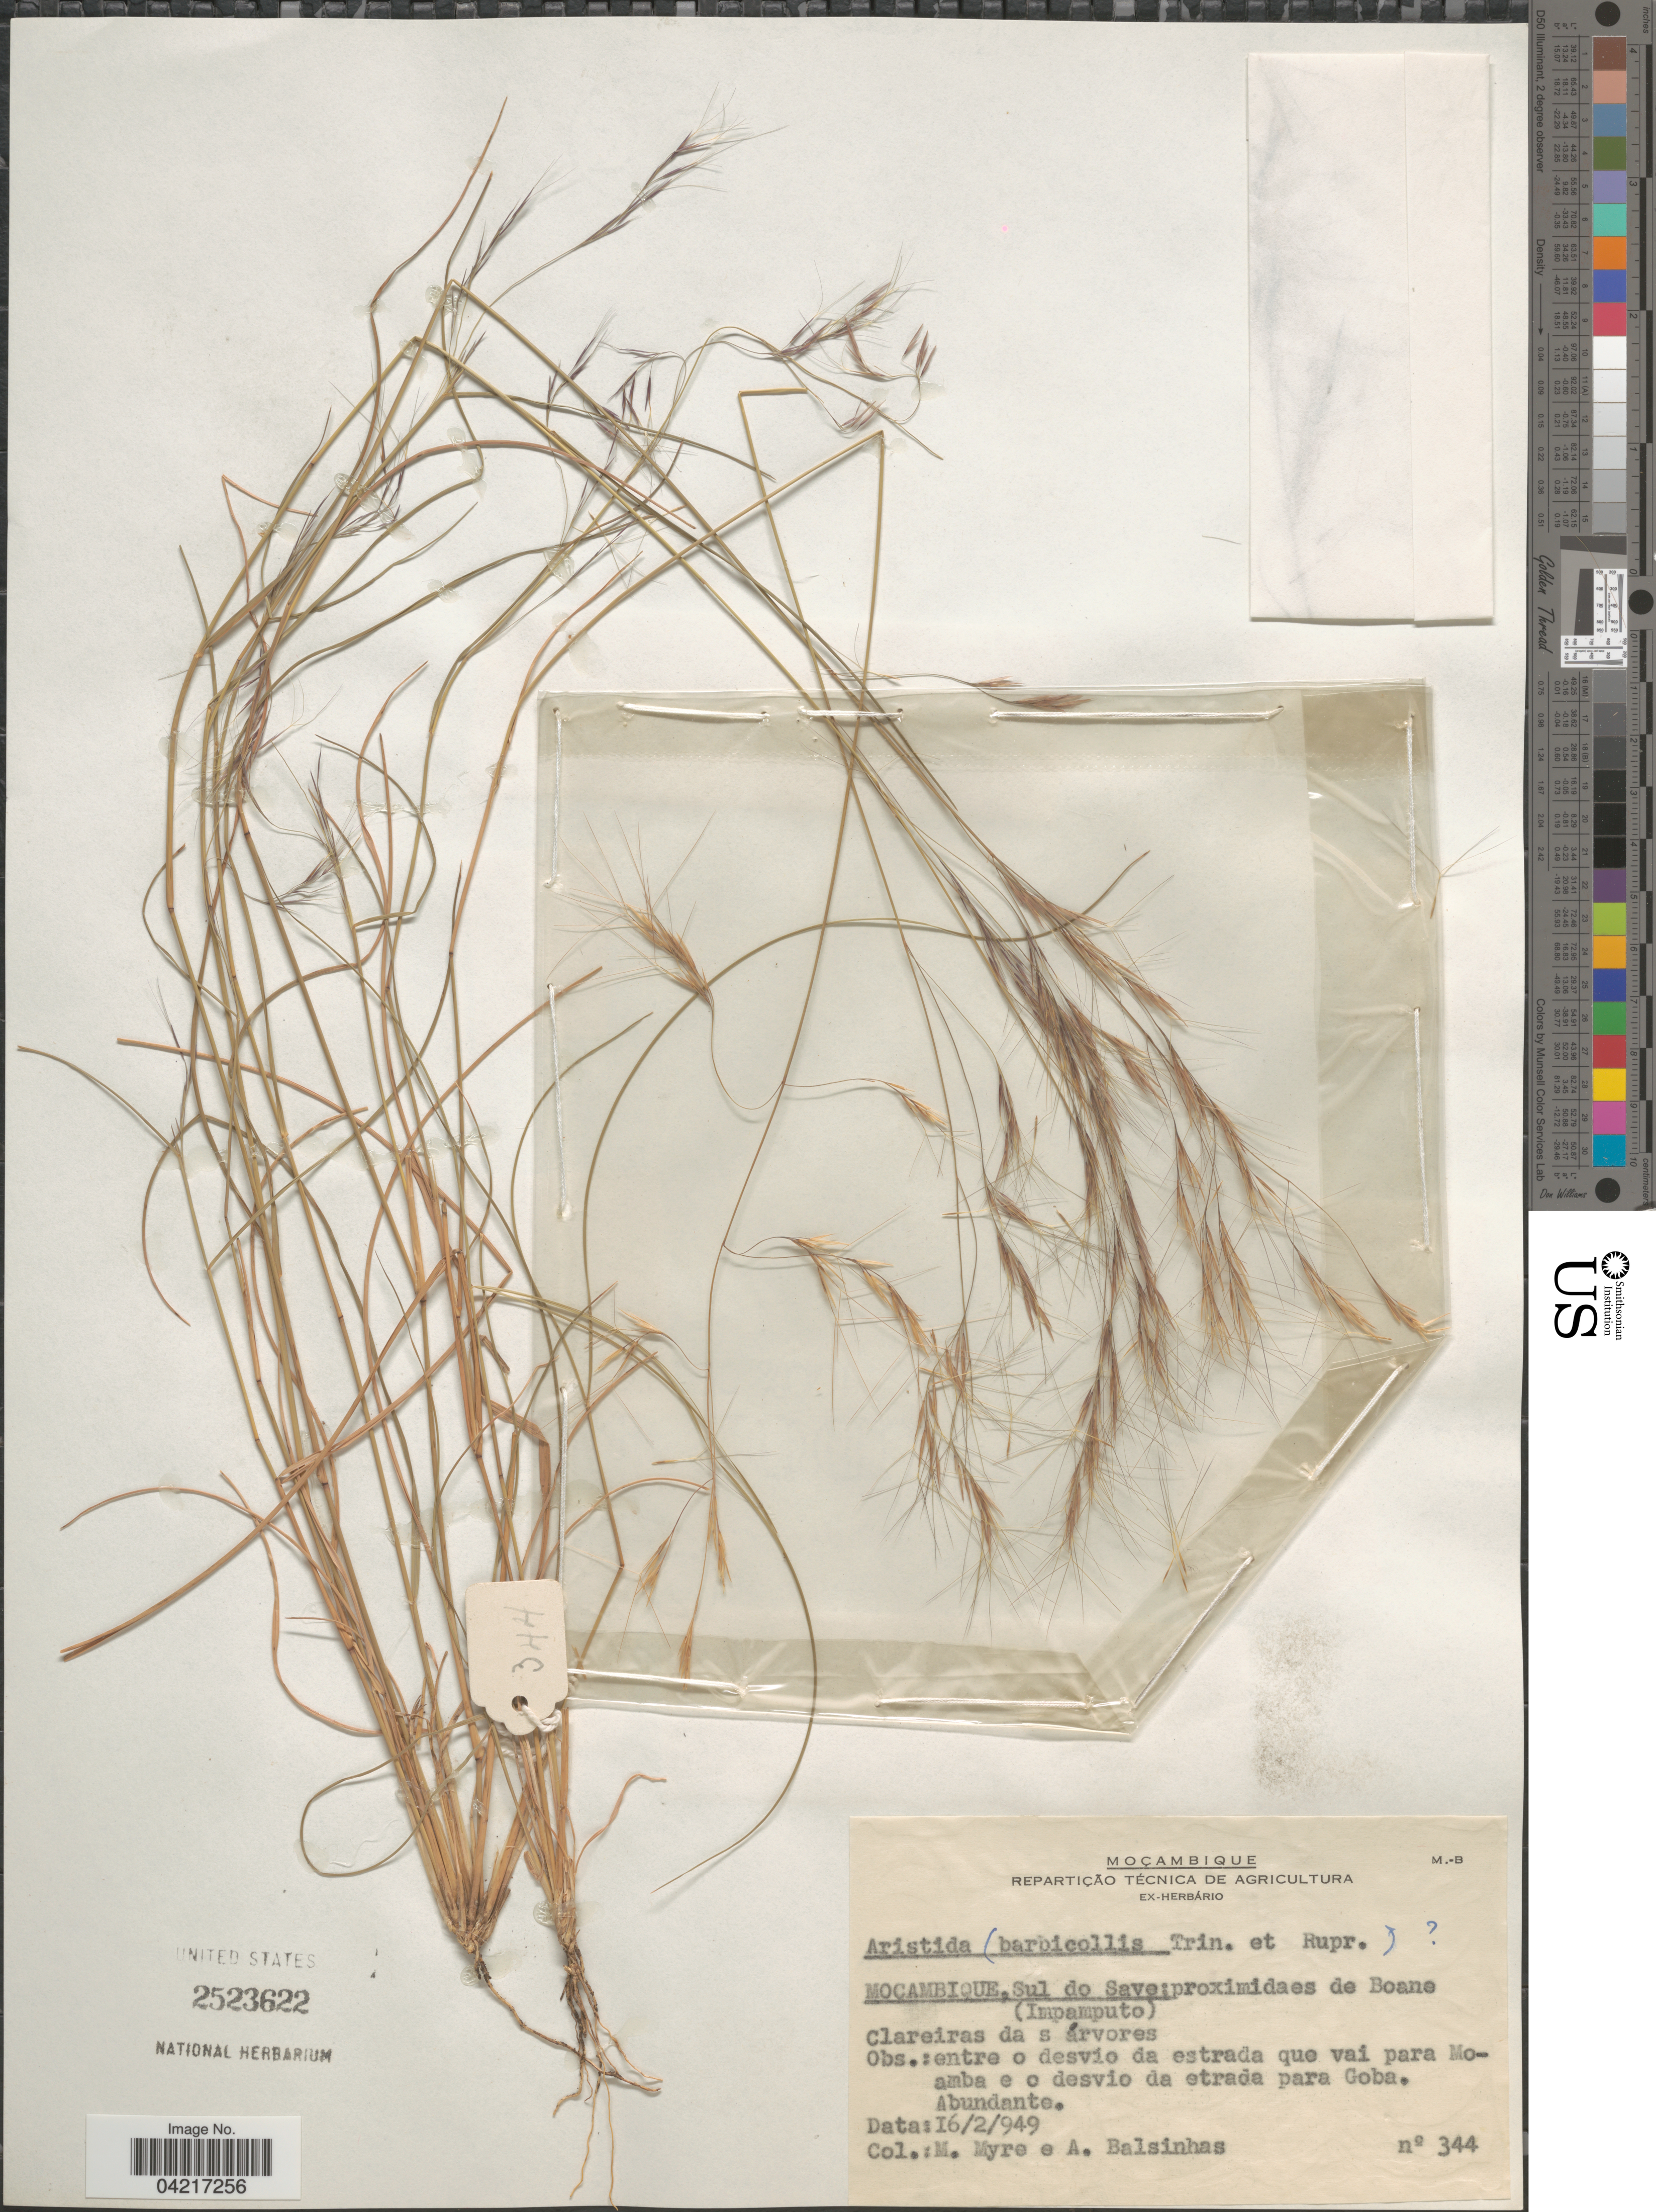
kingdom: Plantae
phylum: Tracheophyta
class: Liliopsida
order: Poales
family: Poaceae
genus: Aristida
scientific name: Aristida barbicollis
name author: Trin. & Rupr.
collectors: Myre, M. & A. A. Balsinhas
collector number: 344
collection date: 1949-02-16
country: Mozambique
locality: Mocambique, Sul do Save; proximidaes de Boane (Impamputo).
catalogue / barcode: US 2523622